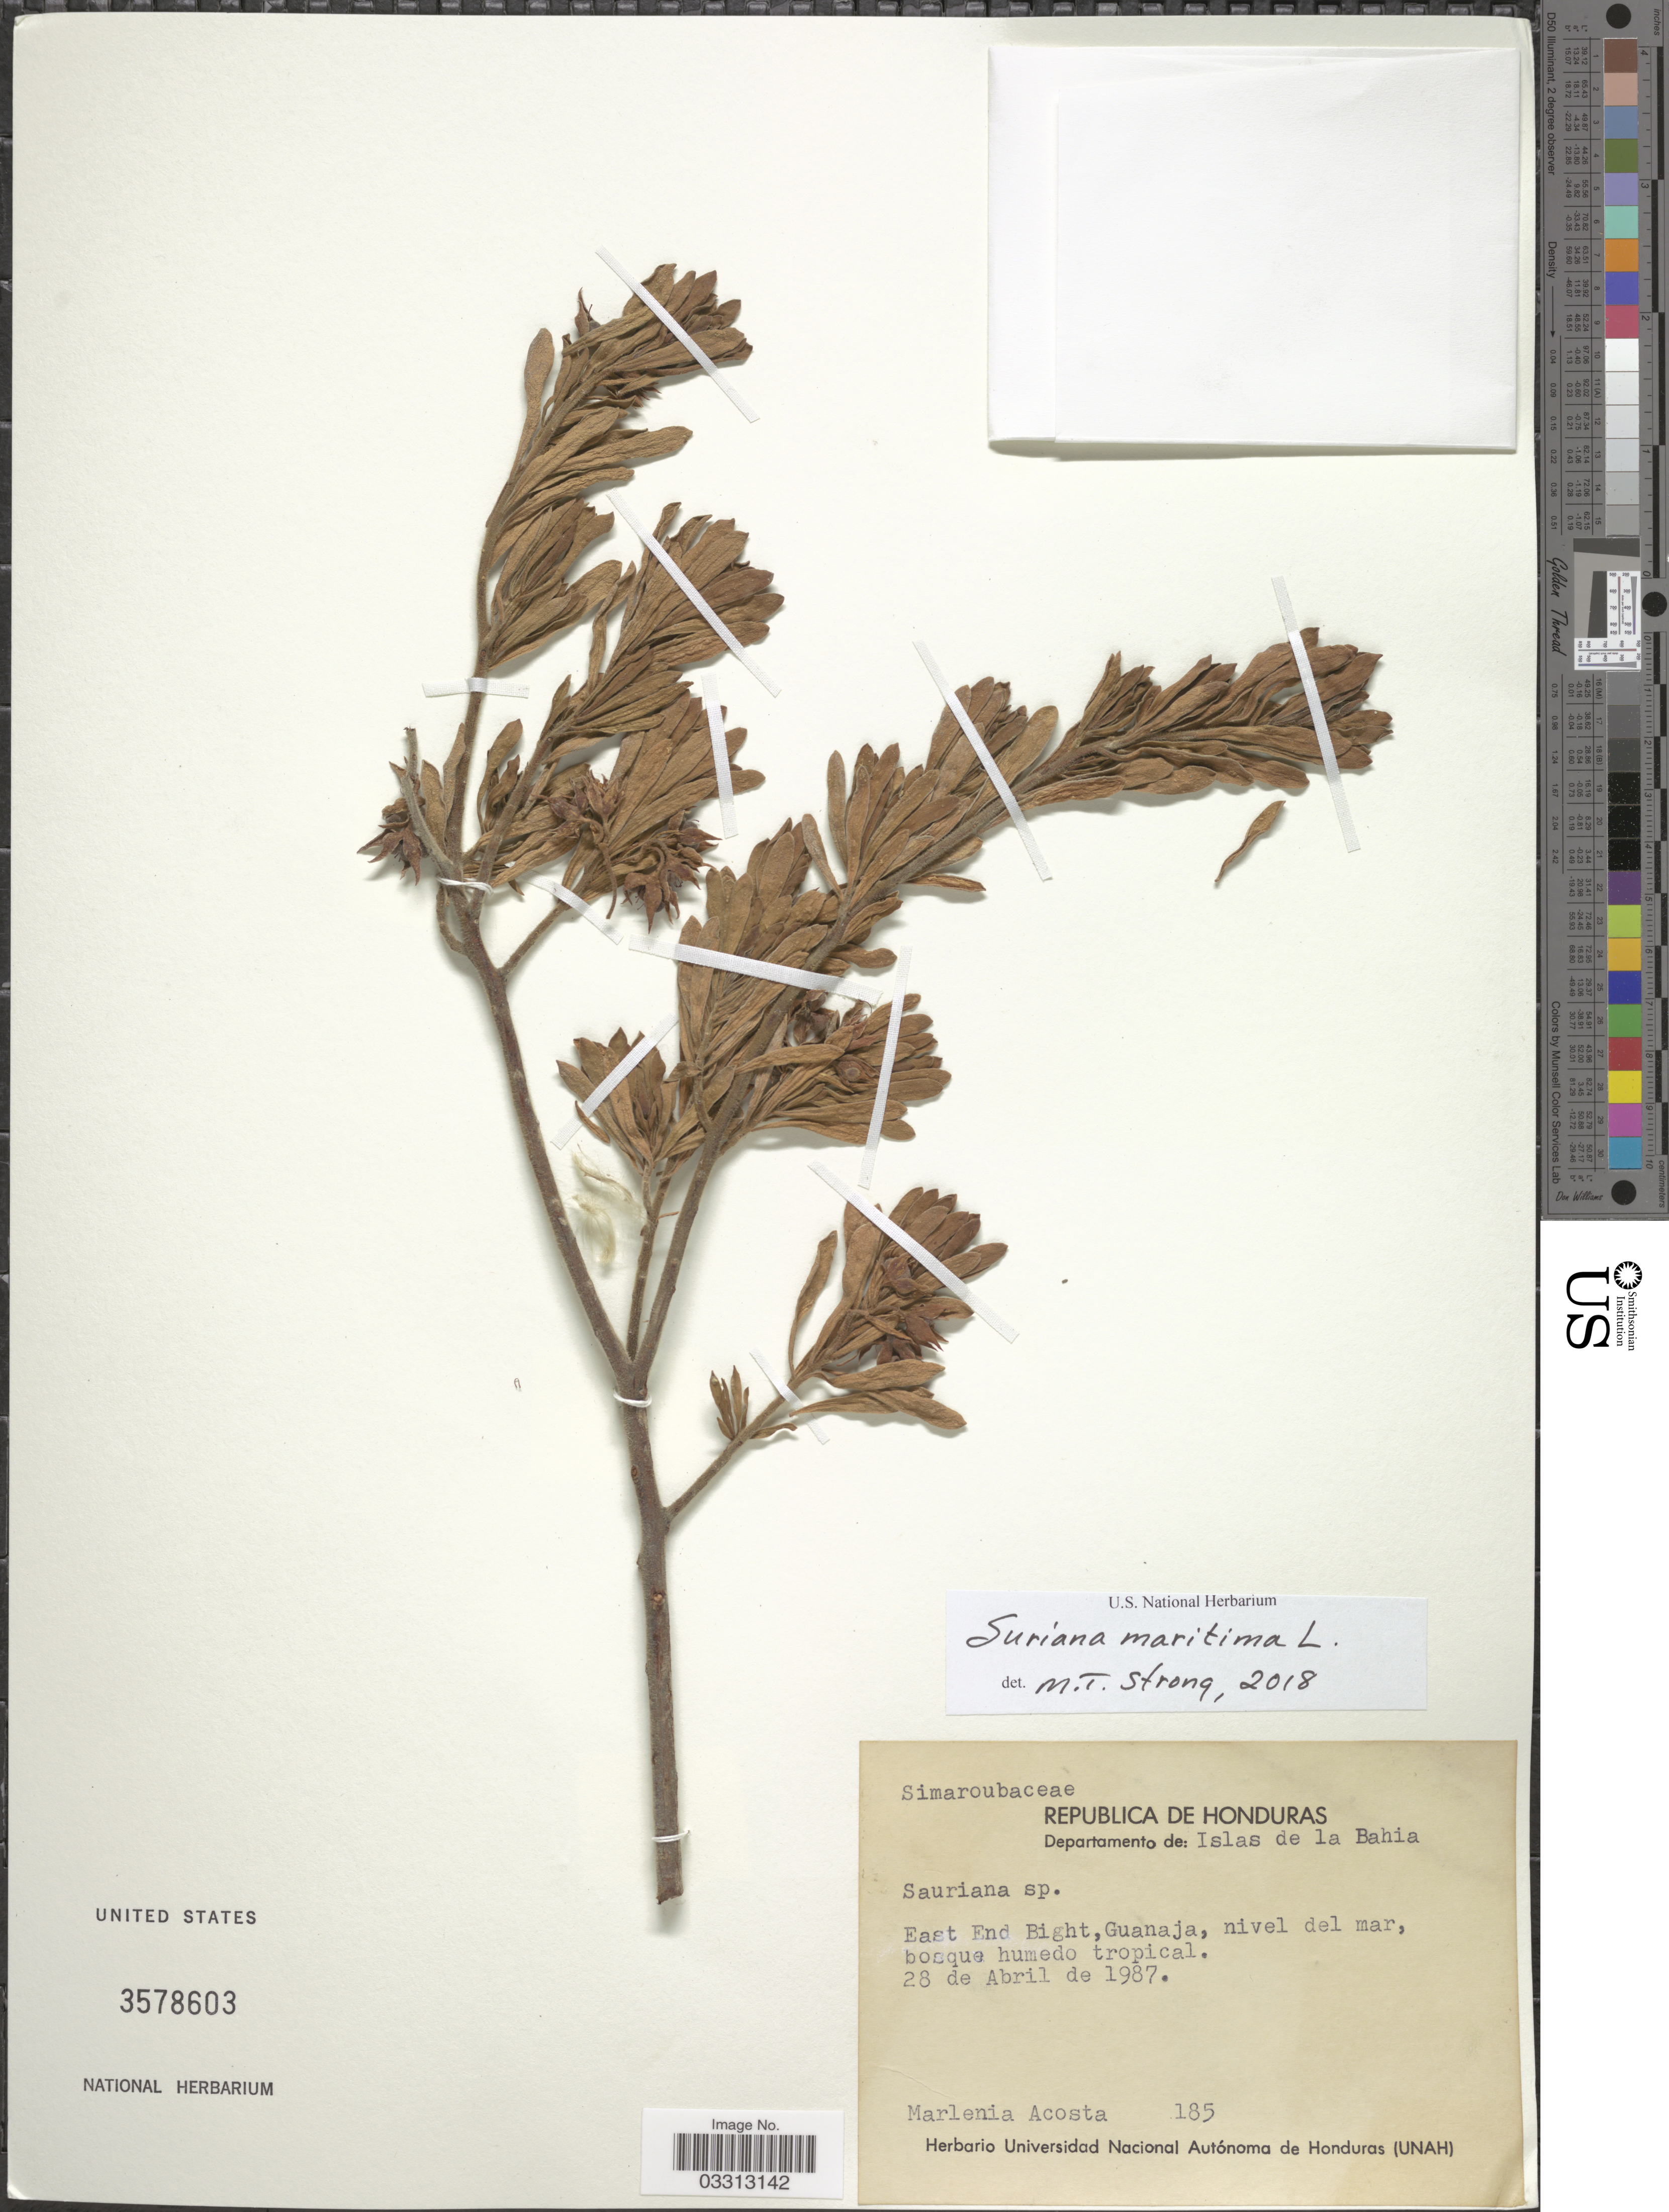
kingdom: Plantae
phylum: Tracheophyta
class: Magnoliopsida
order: Fabales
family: Surianaceae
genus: Suriana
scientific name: Suriana maritima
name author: L.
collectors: M. Acosta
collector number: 185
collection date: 1987-04-28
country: Honduras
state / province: Islas de la Bahía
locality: Departamento de: Islas de la Bahia. East End Bight, Guanaja.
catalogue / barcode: US 3578603